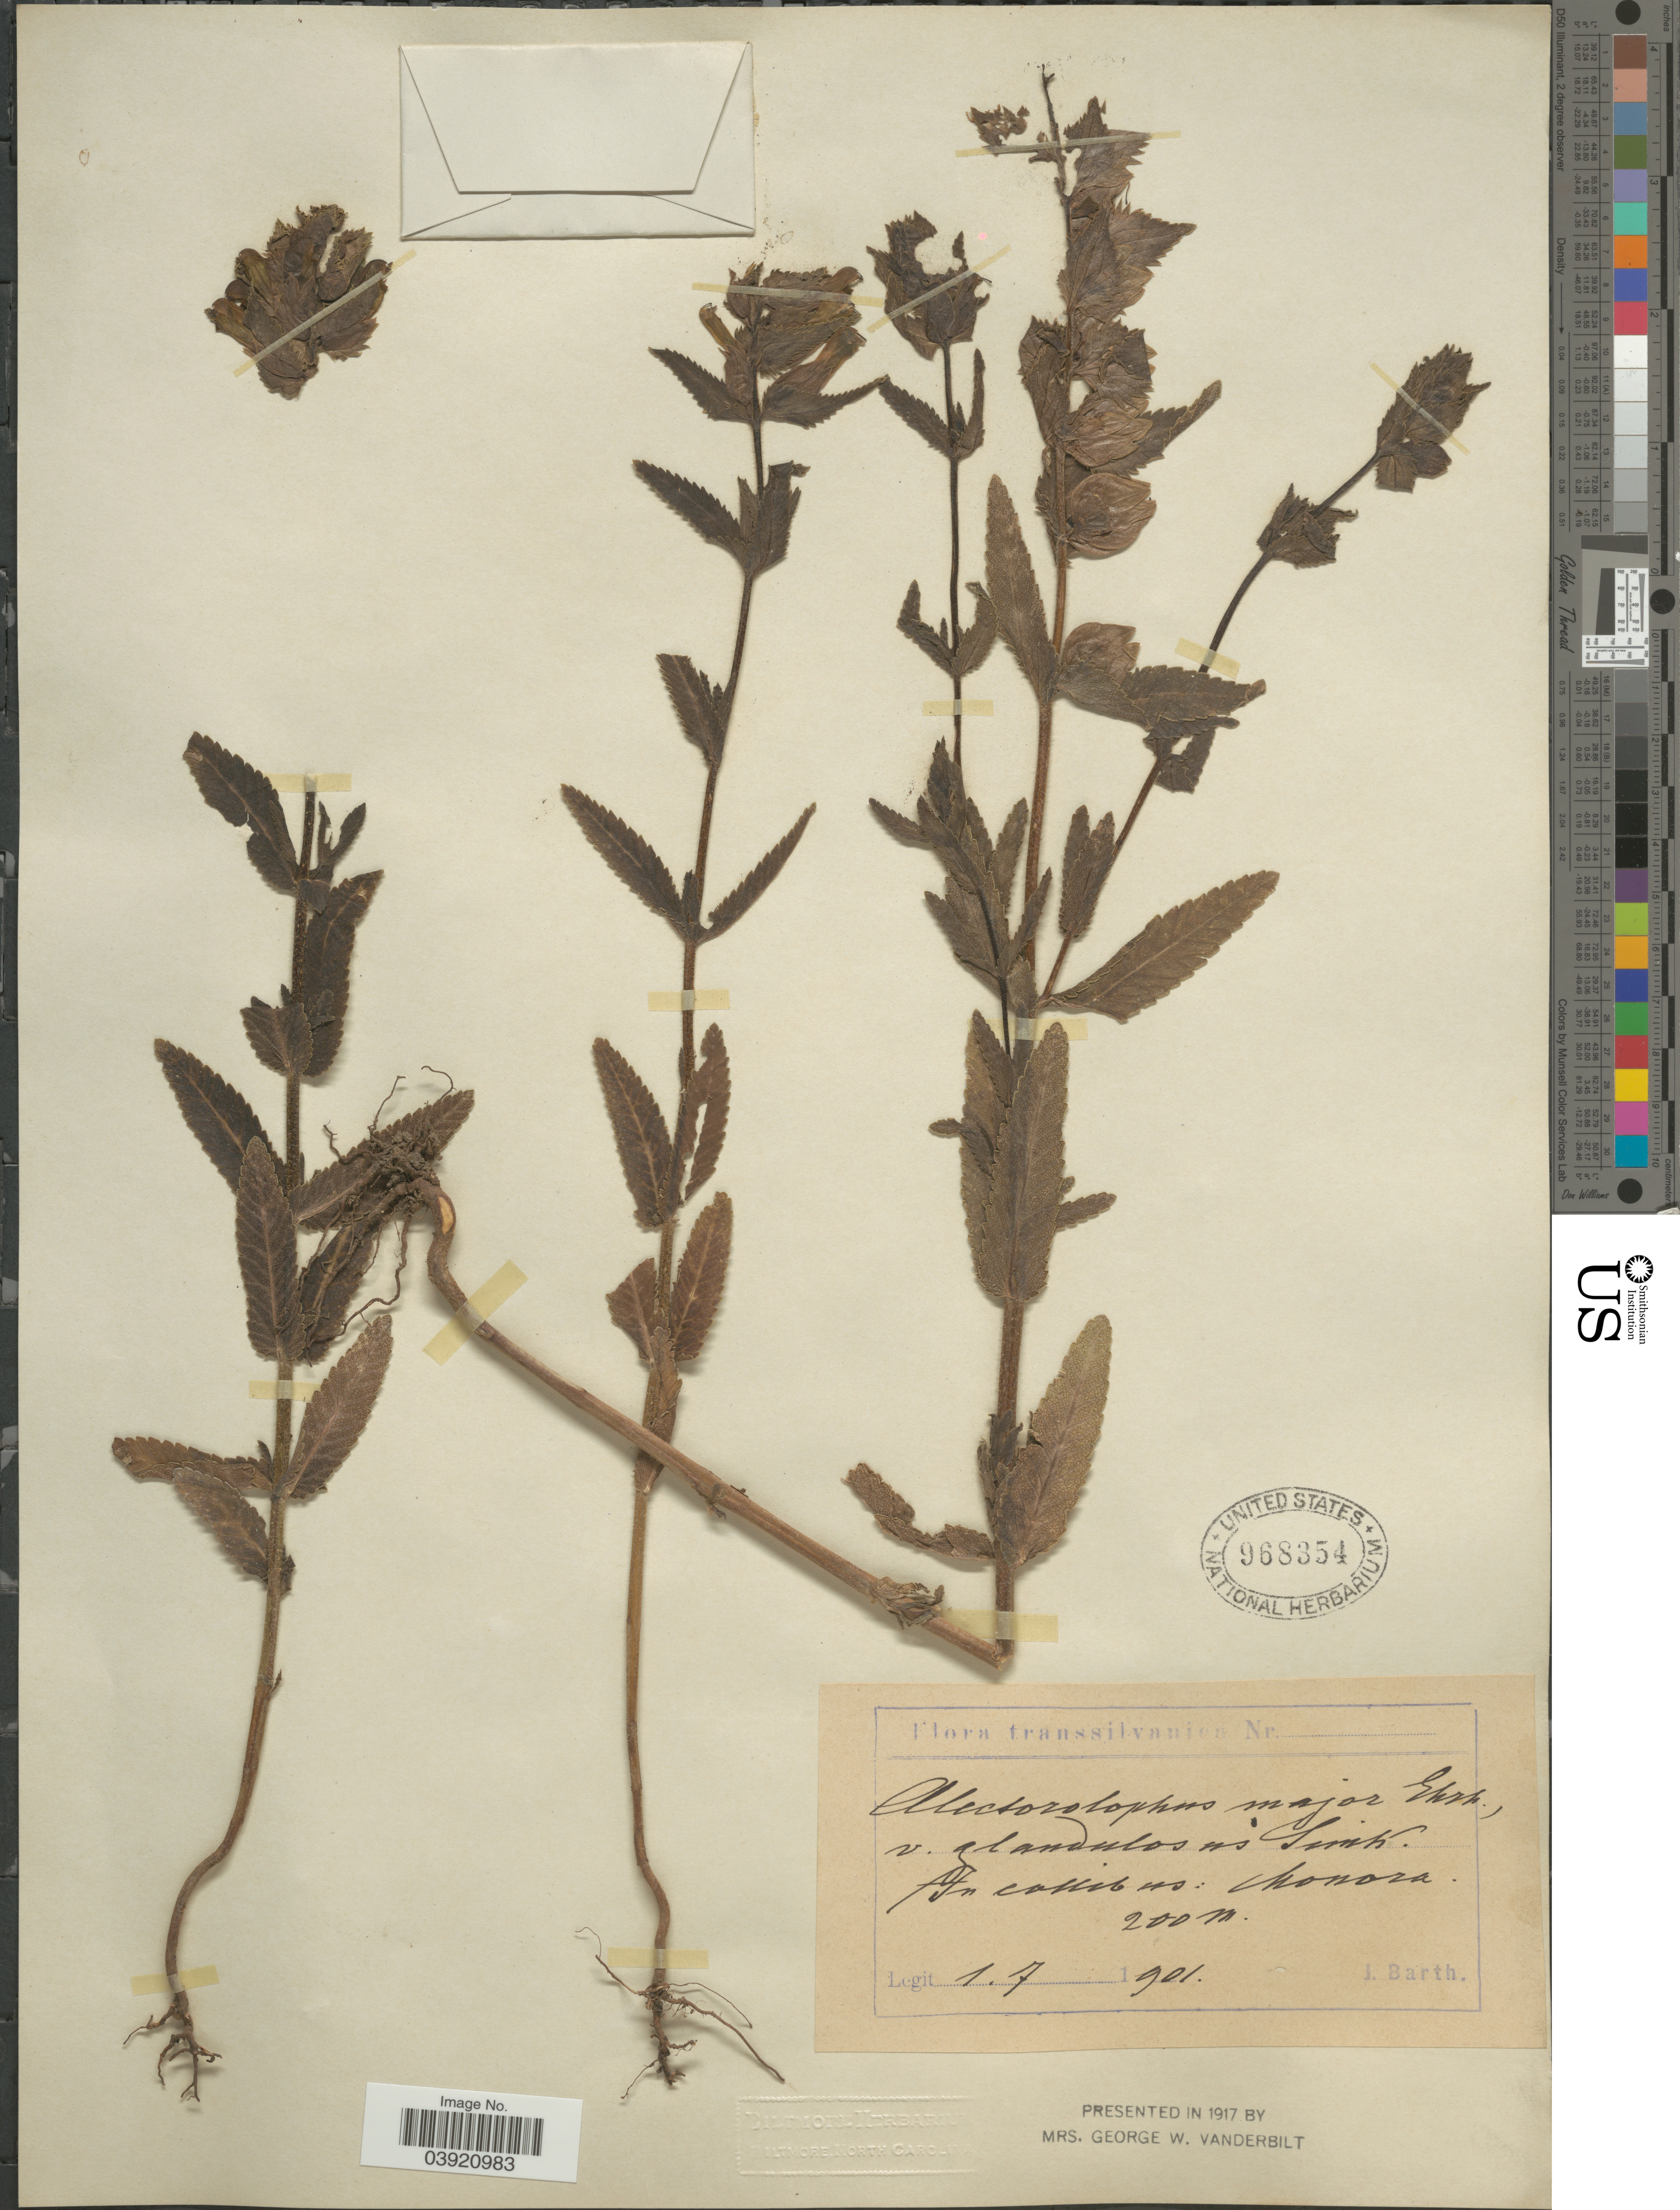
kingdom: Plantae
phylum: Tracheophyta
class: Magnoliopsida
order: Lamiales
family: Orobanchaceae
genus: Rhinanthus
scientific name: Rhinanthus major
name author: L.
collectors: J. Barth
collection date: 1901-07-01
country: Romania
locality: Transsilvanica. An cassibus: Monora.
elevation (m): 200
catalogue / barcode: US 968354